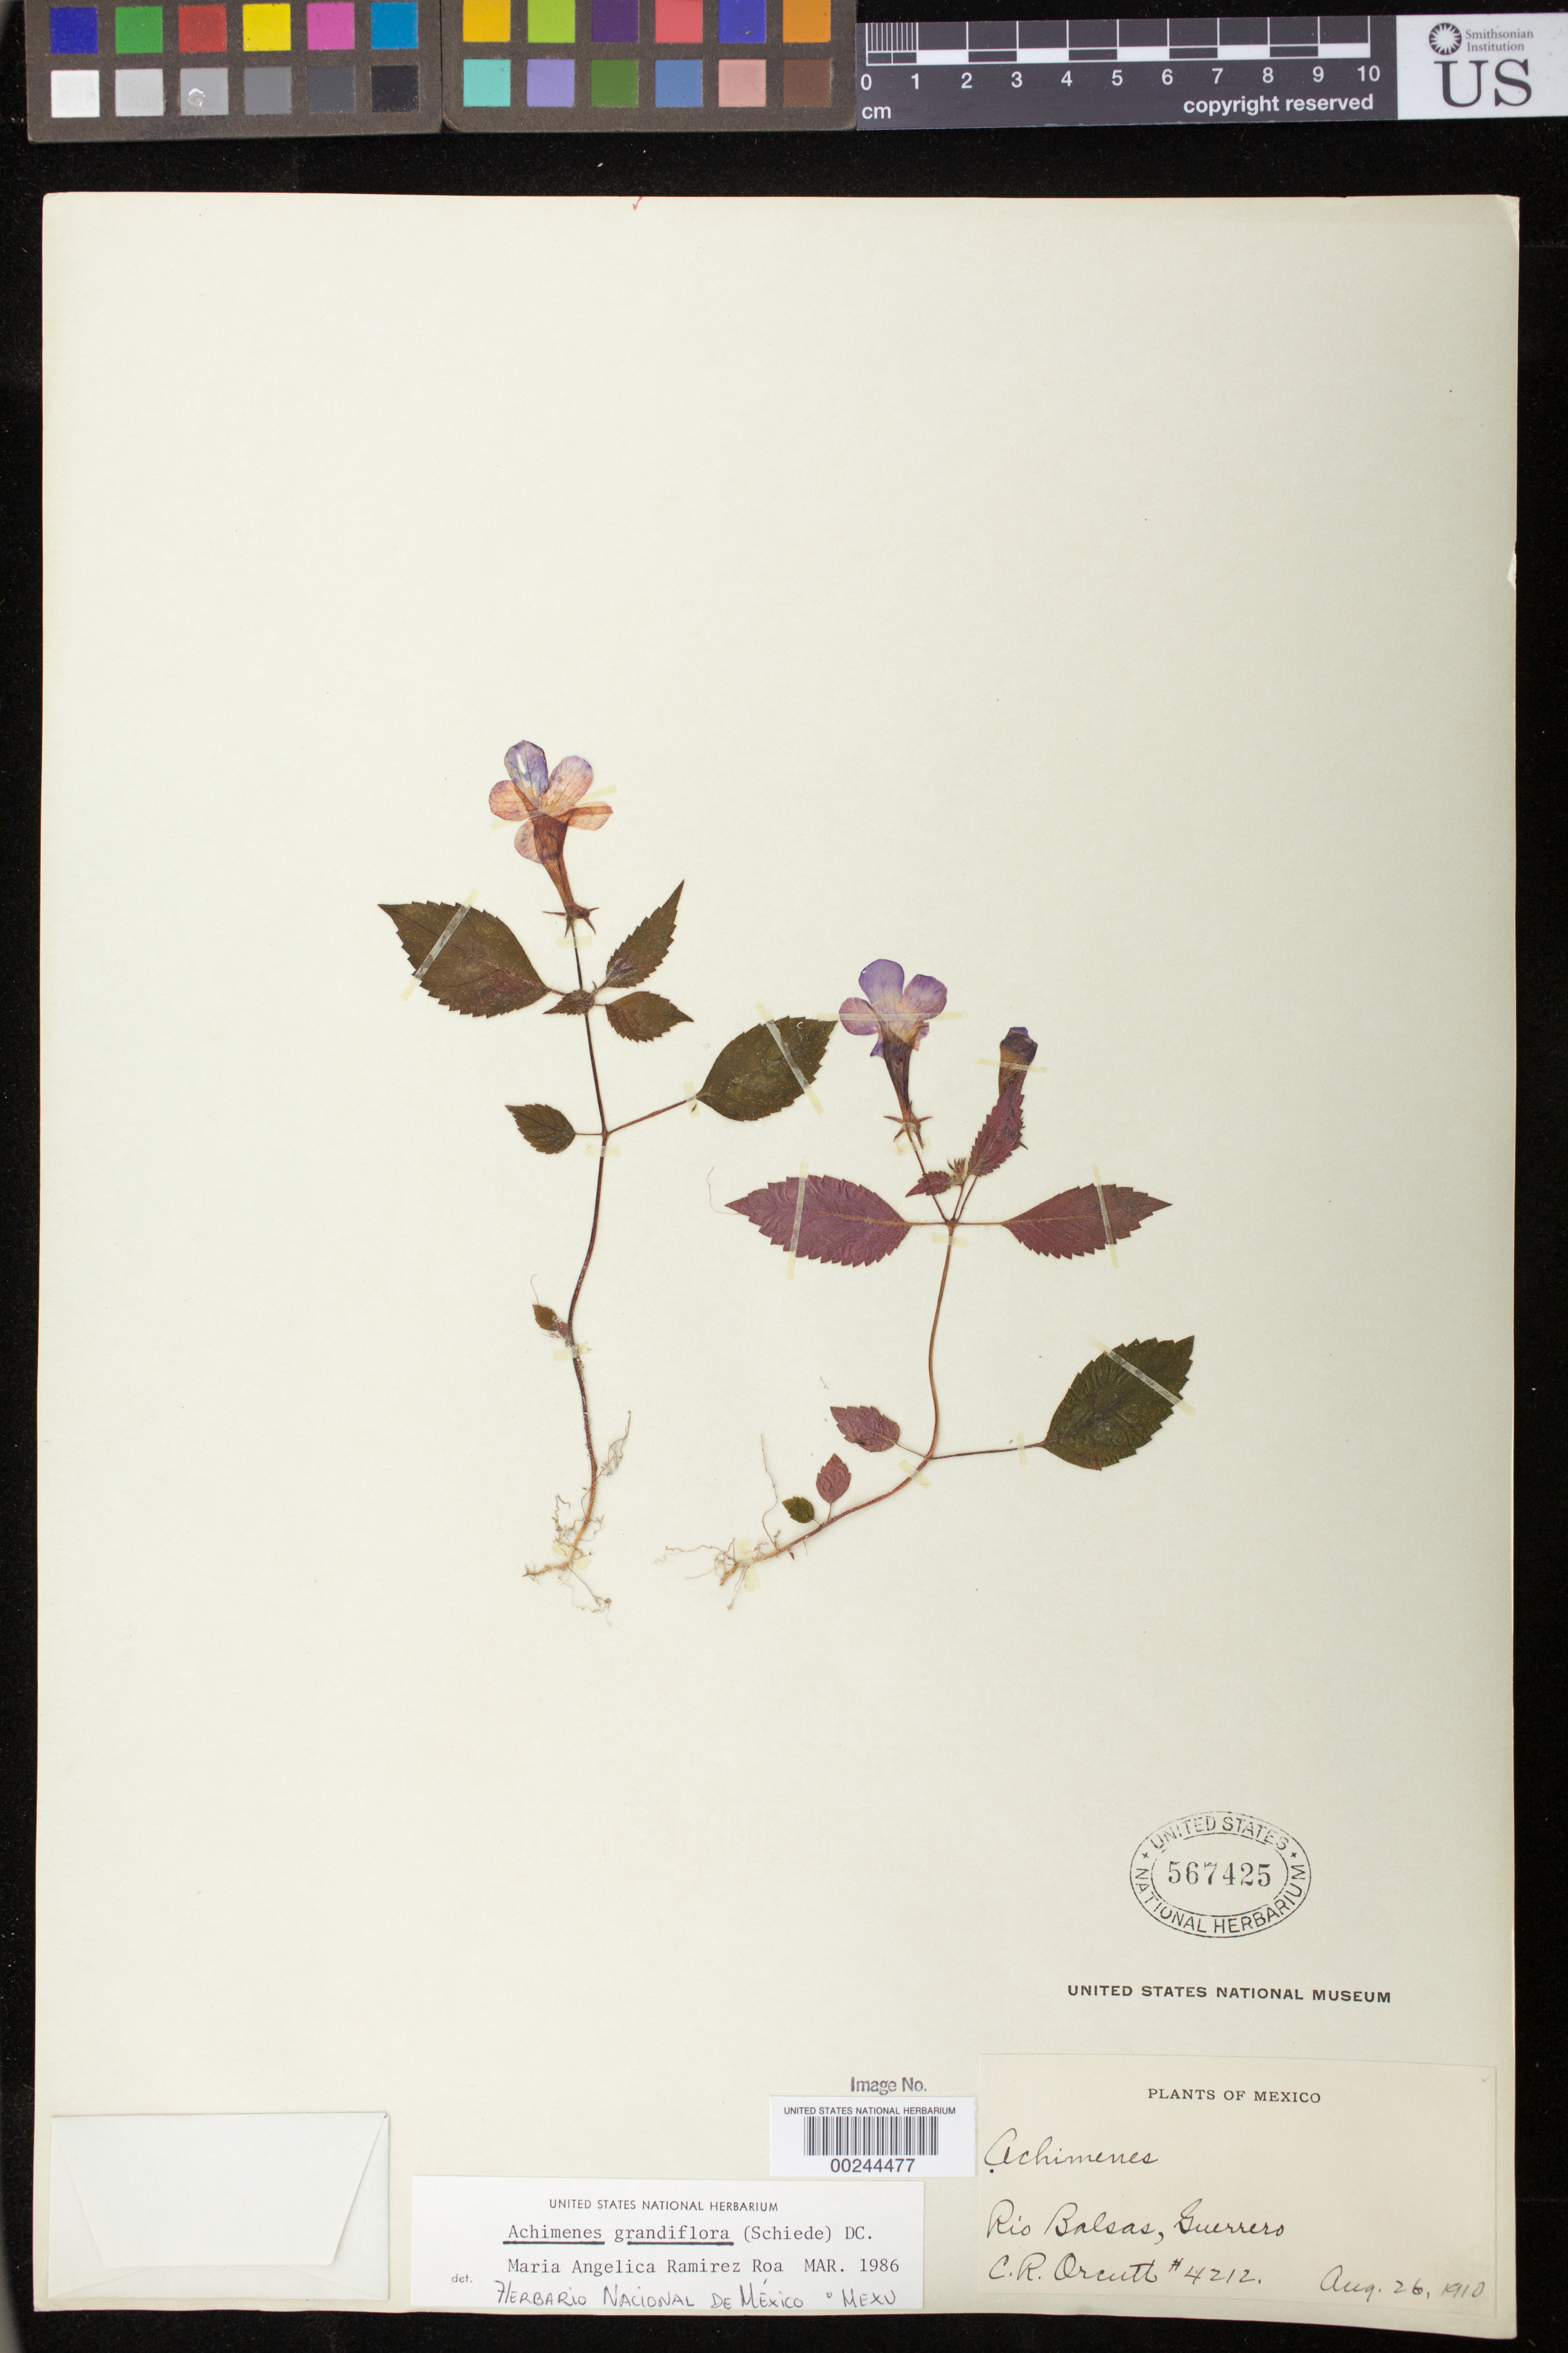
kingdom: Plantae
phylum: Tracheophyta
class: Magnoliopsida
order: Lamiales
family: Gesneriaceae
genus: Achimenes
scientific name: Achimenes grandiflora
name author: (Schiede) DC.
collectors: C. R. Orcutt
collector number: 4212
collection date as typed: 26 Aug 1910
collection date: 1910-08-26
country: Mexico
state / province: Guerrero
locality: Rio Balsas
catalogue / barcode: US 567425